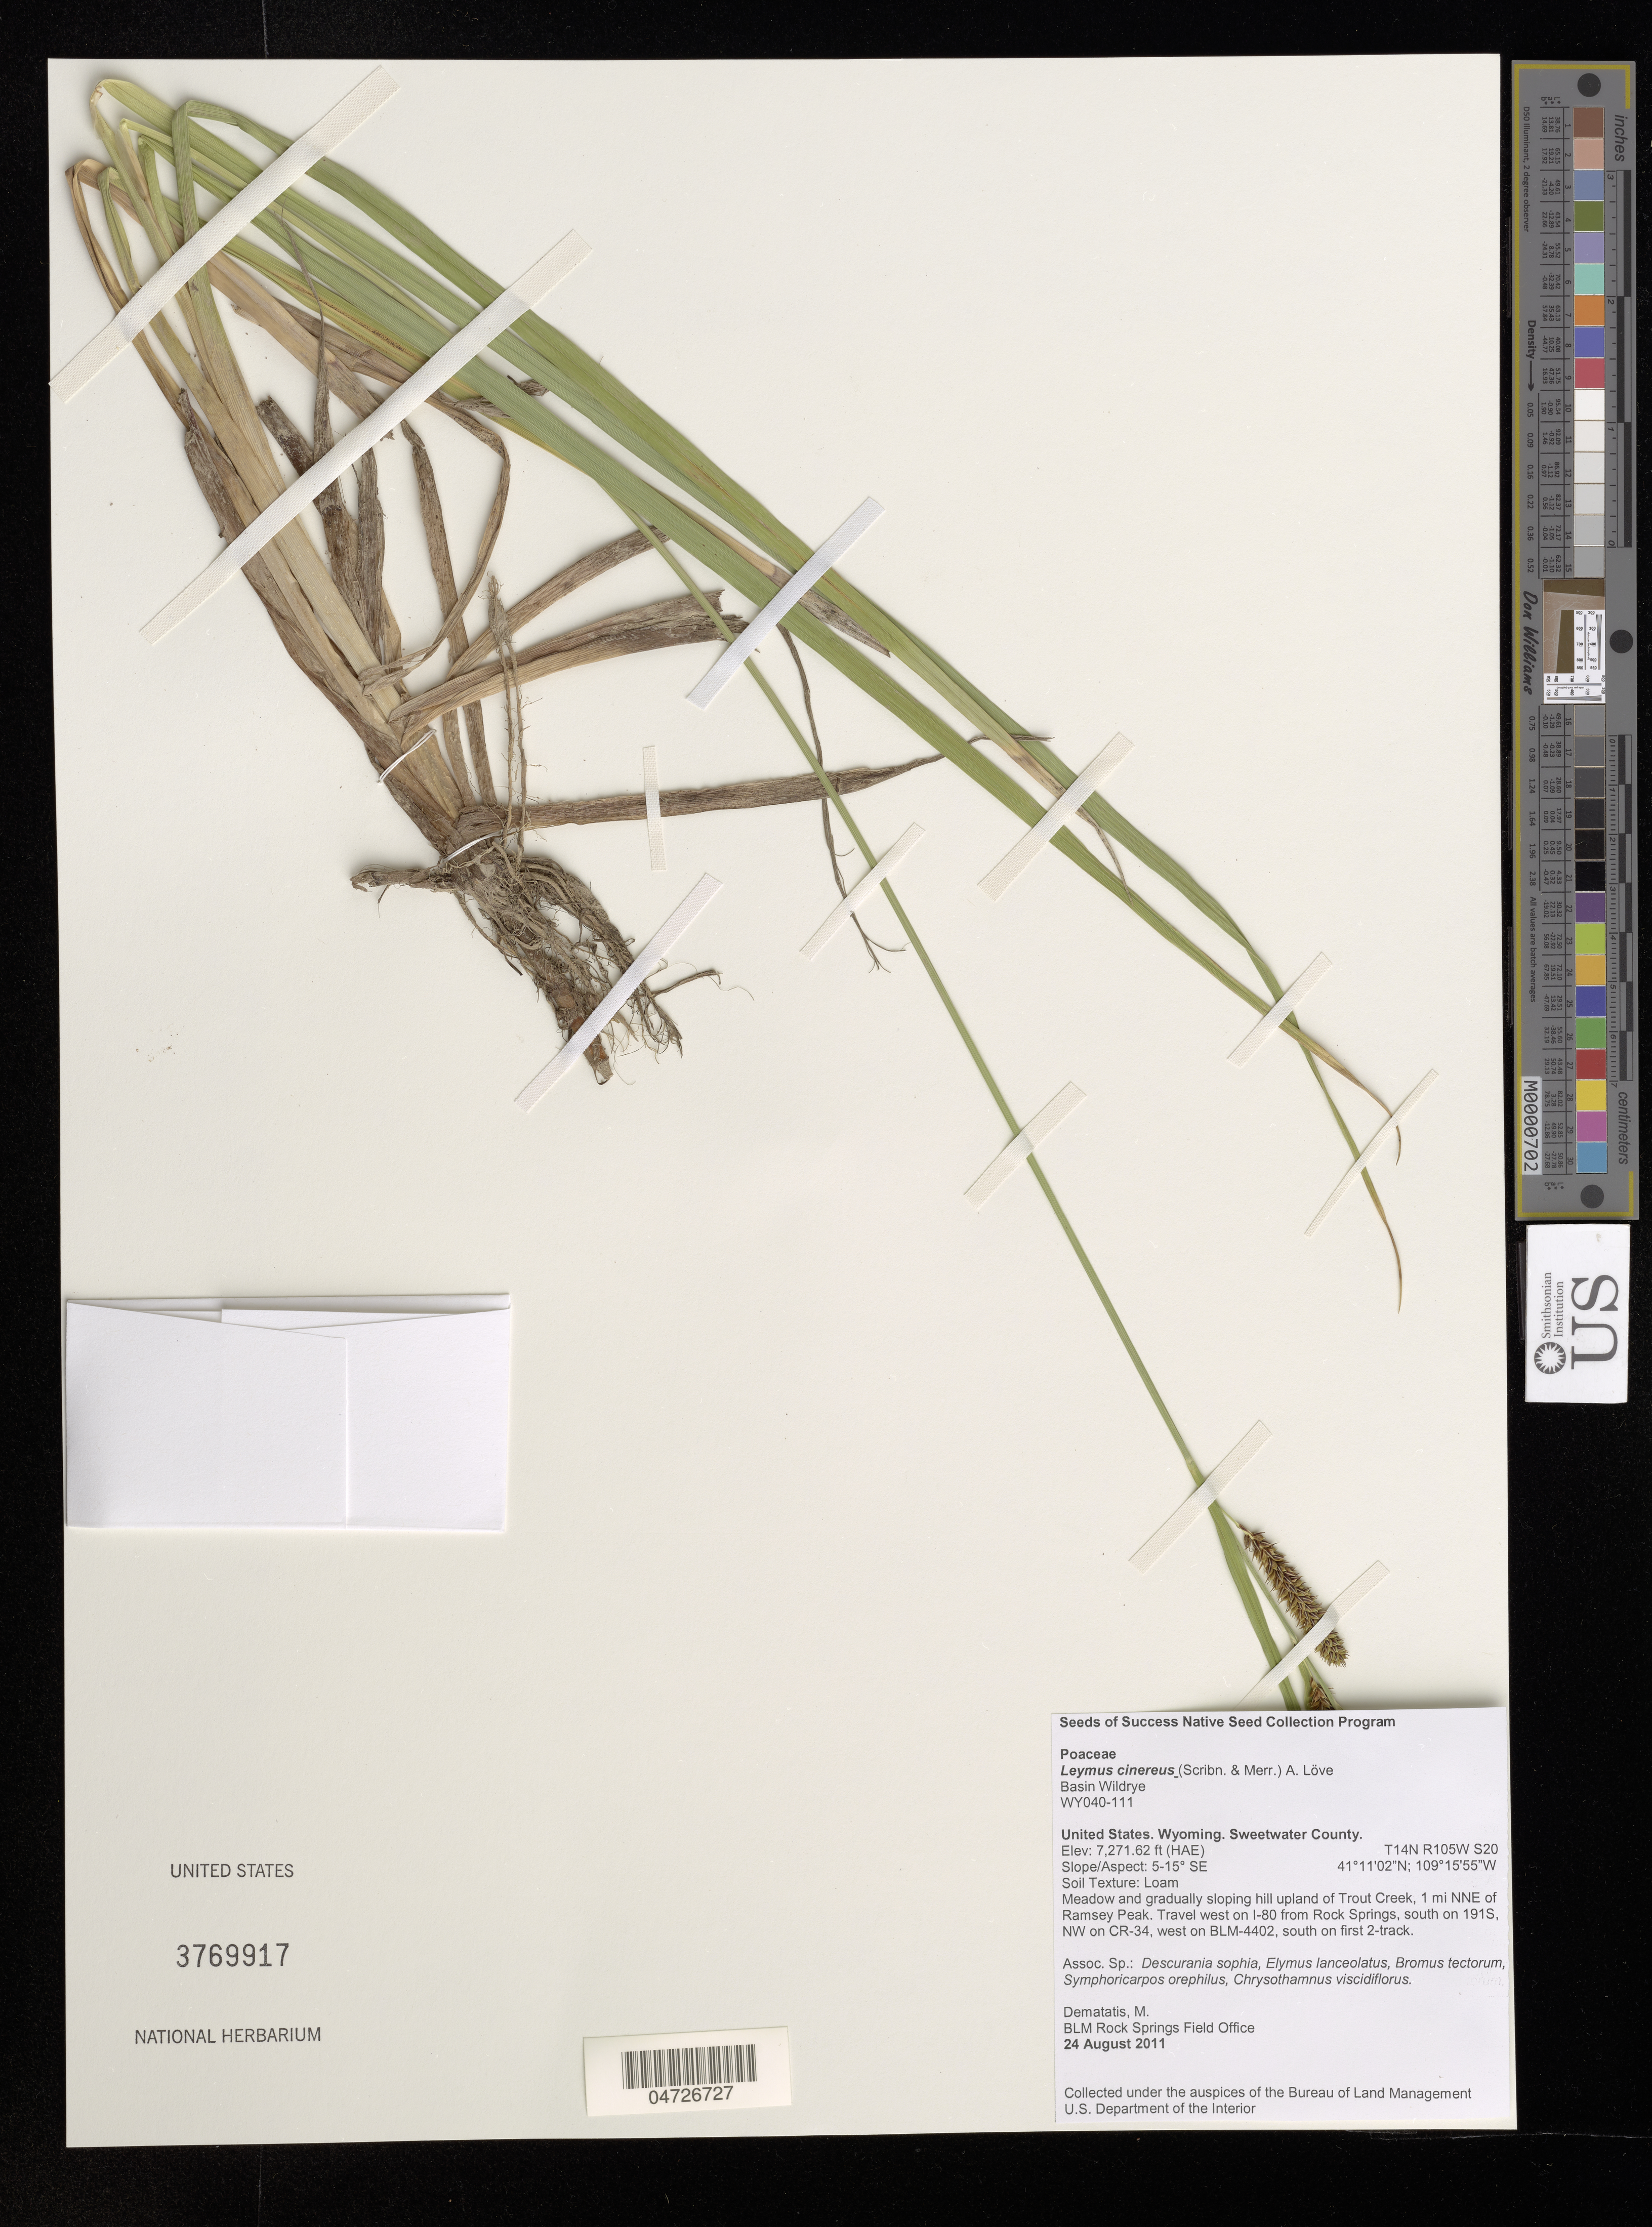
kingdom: Plantae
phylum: Tracheophyta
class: Liliopsida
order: Poales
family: Poaceae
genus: Leymus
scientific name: Leymus cinereus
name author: (Scribn. & Merr.) Á. Löve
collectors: M. Dematatis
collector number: WY040-111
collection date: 2011-08-24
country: United States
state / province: Wyoming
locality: Sweetwater County. Upland of Trout Creek, 1 mi NNE of Ramsey Peak. Travel west on I-80 from Rock Springs, south on 191S, NW on CR-34, west on BLM-4402, south on first 2-track.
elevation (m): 2216.39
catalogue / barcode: US 3769917